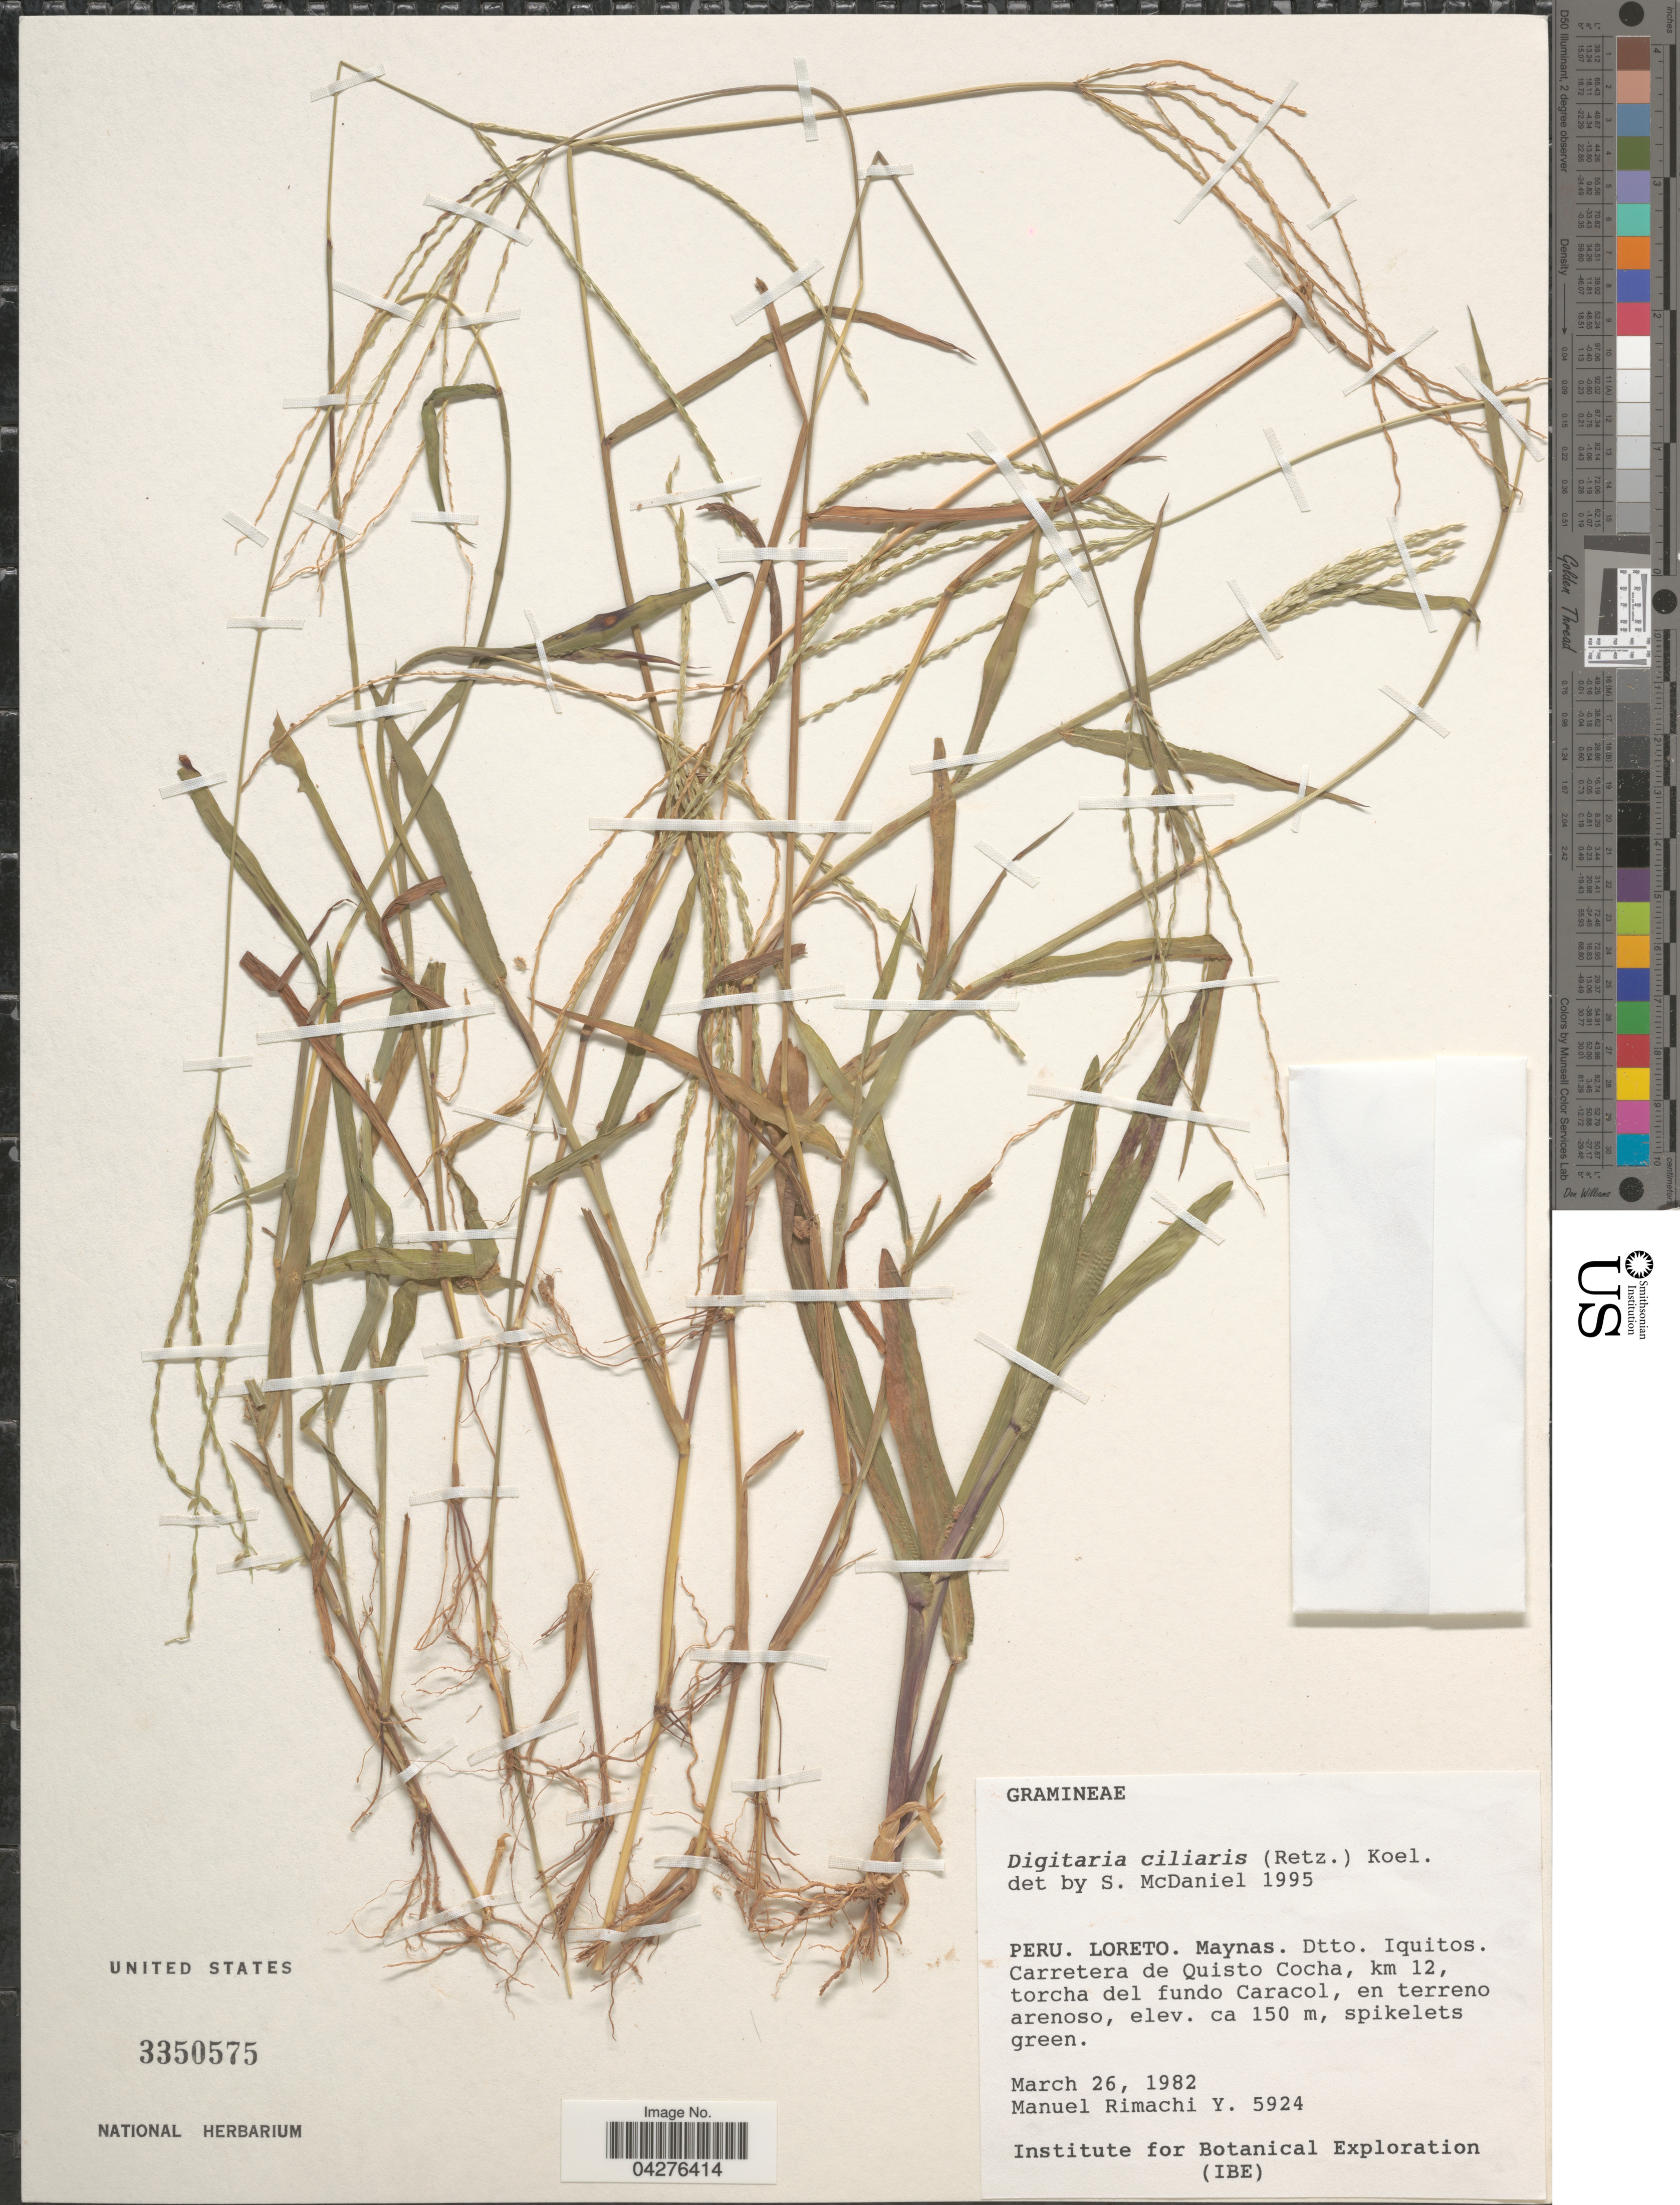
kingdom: Plantae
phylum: Tracheophyta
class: Liliopsida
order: Poales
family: Poaceae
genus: Digitaria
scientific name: Digitaria ciliaris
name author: (Retz.) Koeler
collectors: M. Rimachi Y.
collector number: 5924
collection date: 1982-03-26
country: Peru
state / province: Loreto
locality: Maynas. Dtto. Iquitos. Carretera de Quisto Cocha, km 12, torcha del fundo Caracol, en terreno arenoso.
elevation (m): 150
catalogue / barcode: US 3350575